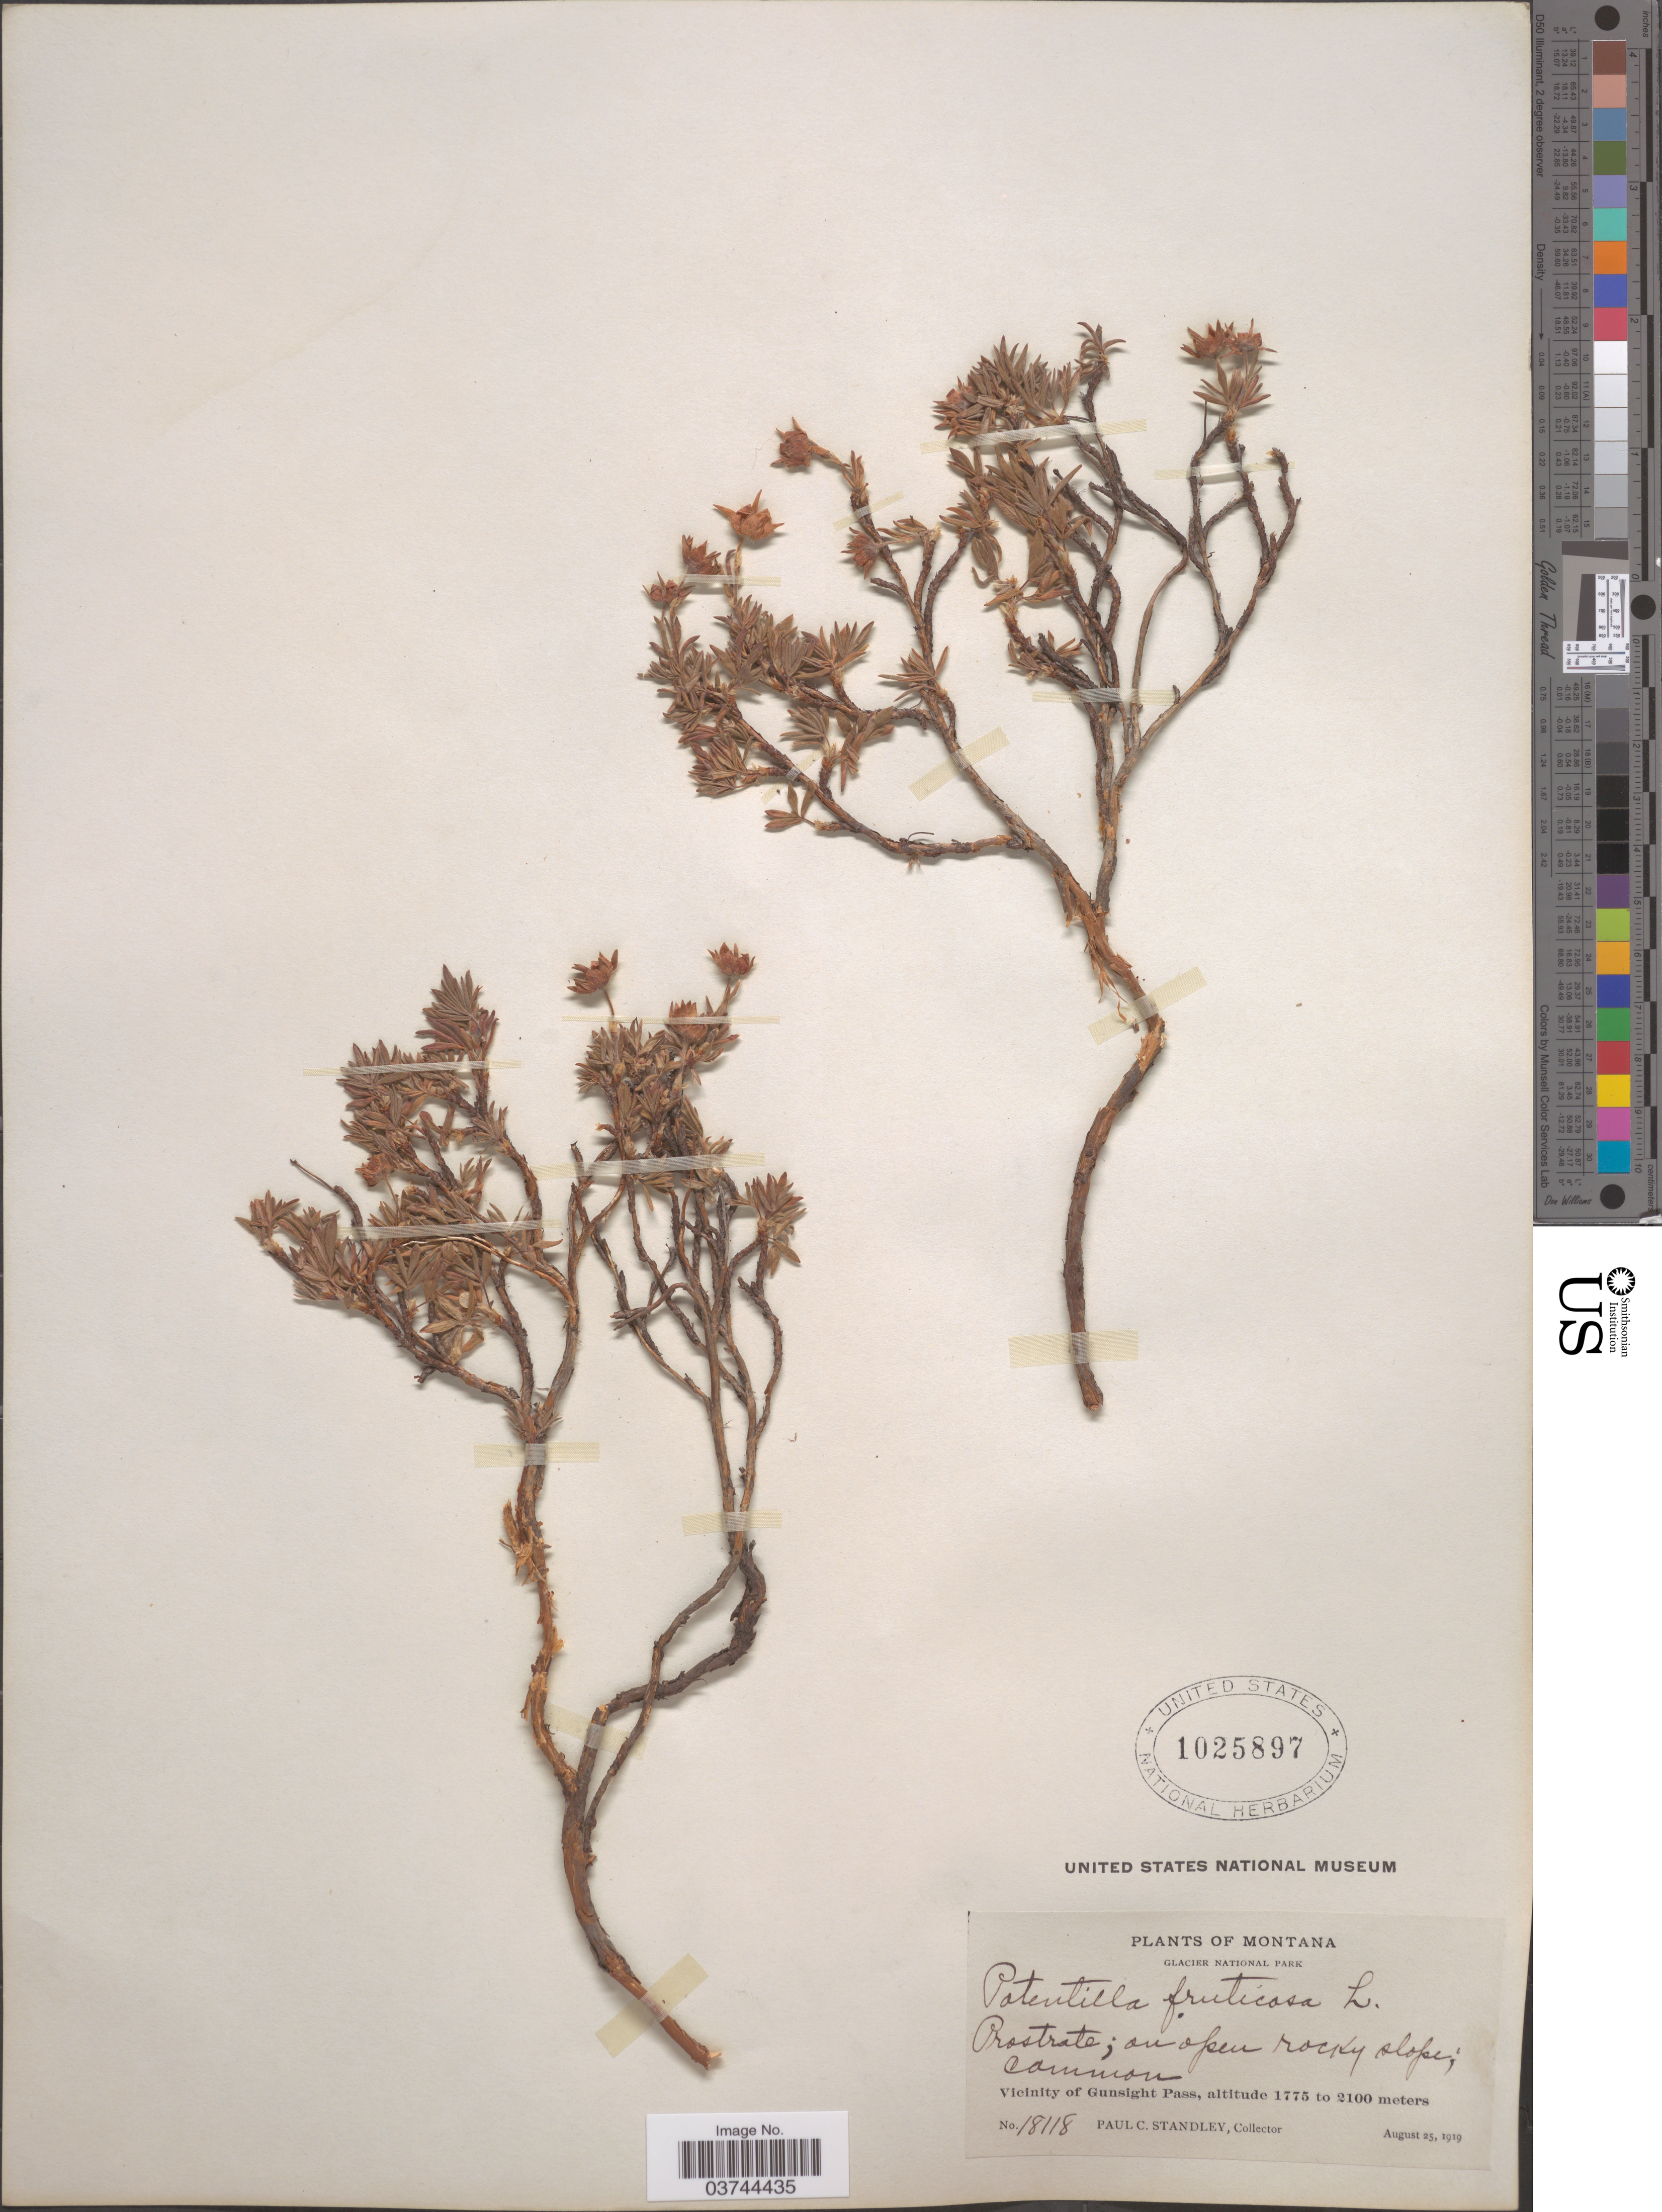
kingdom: Plantae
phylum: Tracheophyta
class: Magnoliopsida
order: Rosales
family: Rosaceae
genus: Dasiphora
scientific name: Dasiphora fruticosa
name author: (L.) Rydb.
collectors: P. C. Standley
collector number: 18118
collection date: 1919-08-25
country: United States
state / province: Montana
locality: Glacier National Park. Vicinity of Gunsight Pass.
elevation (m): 1775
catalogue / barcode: US 1025897